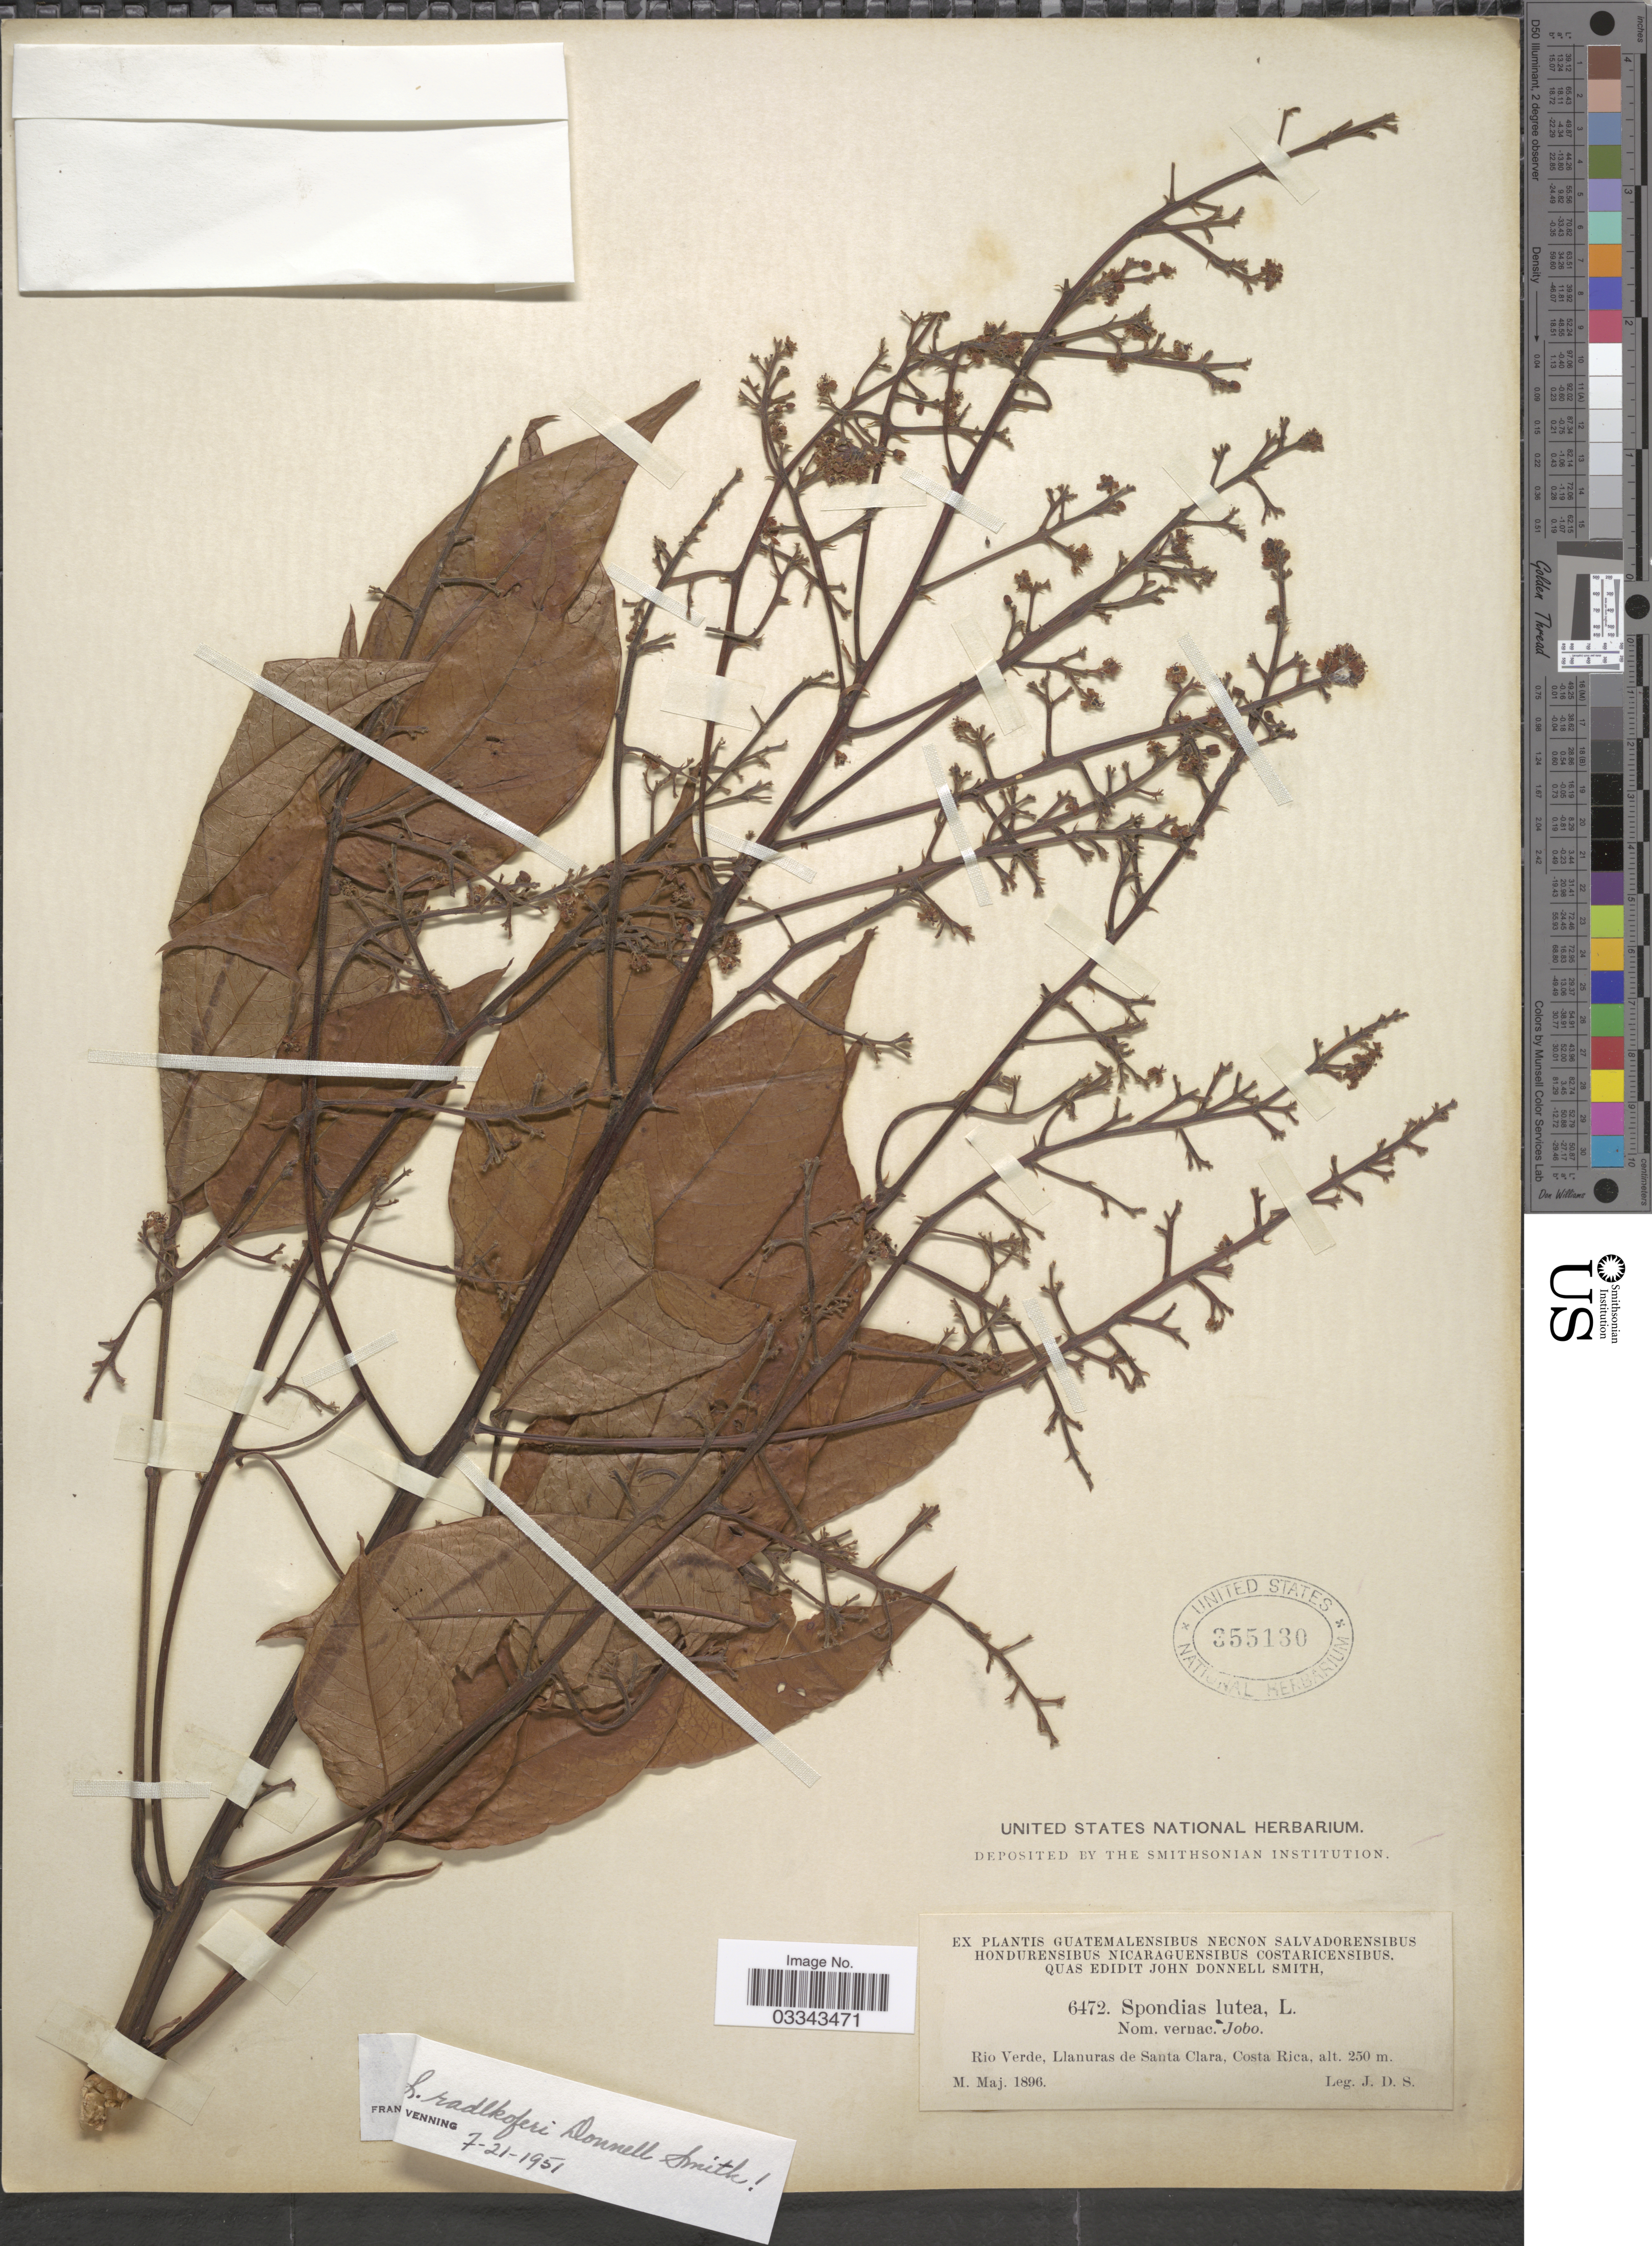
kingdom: Plantae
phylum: Tracheophyta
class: Magnoliopsida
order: Sapindales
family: Anacardiaceae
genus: Spondias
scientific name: Spondias radlkoferi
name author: Donn. Sm.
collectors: J. Donnell Smith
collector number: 6472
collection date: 1896-05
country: Costa Rica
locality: Rio Verde, Llanuras de Santa Clara.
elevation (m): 250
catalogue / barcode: US 355130